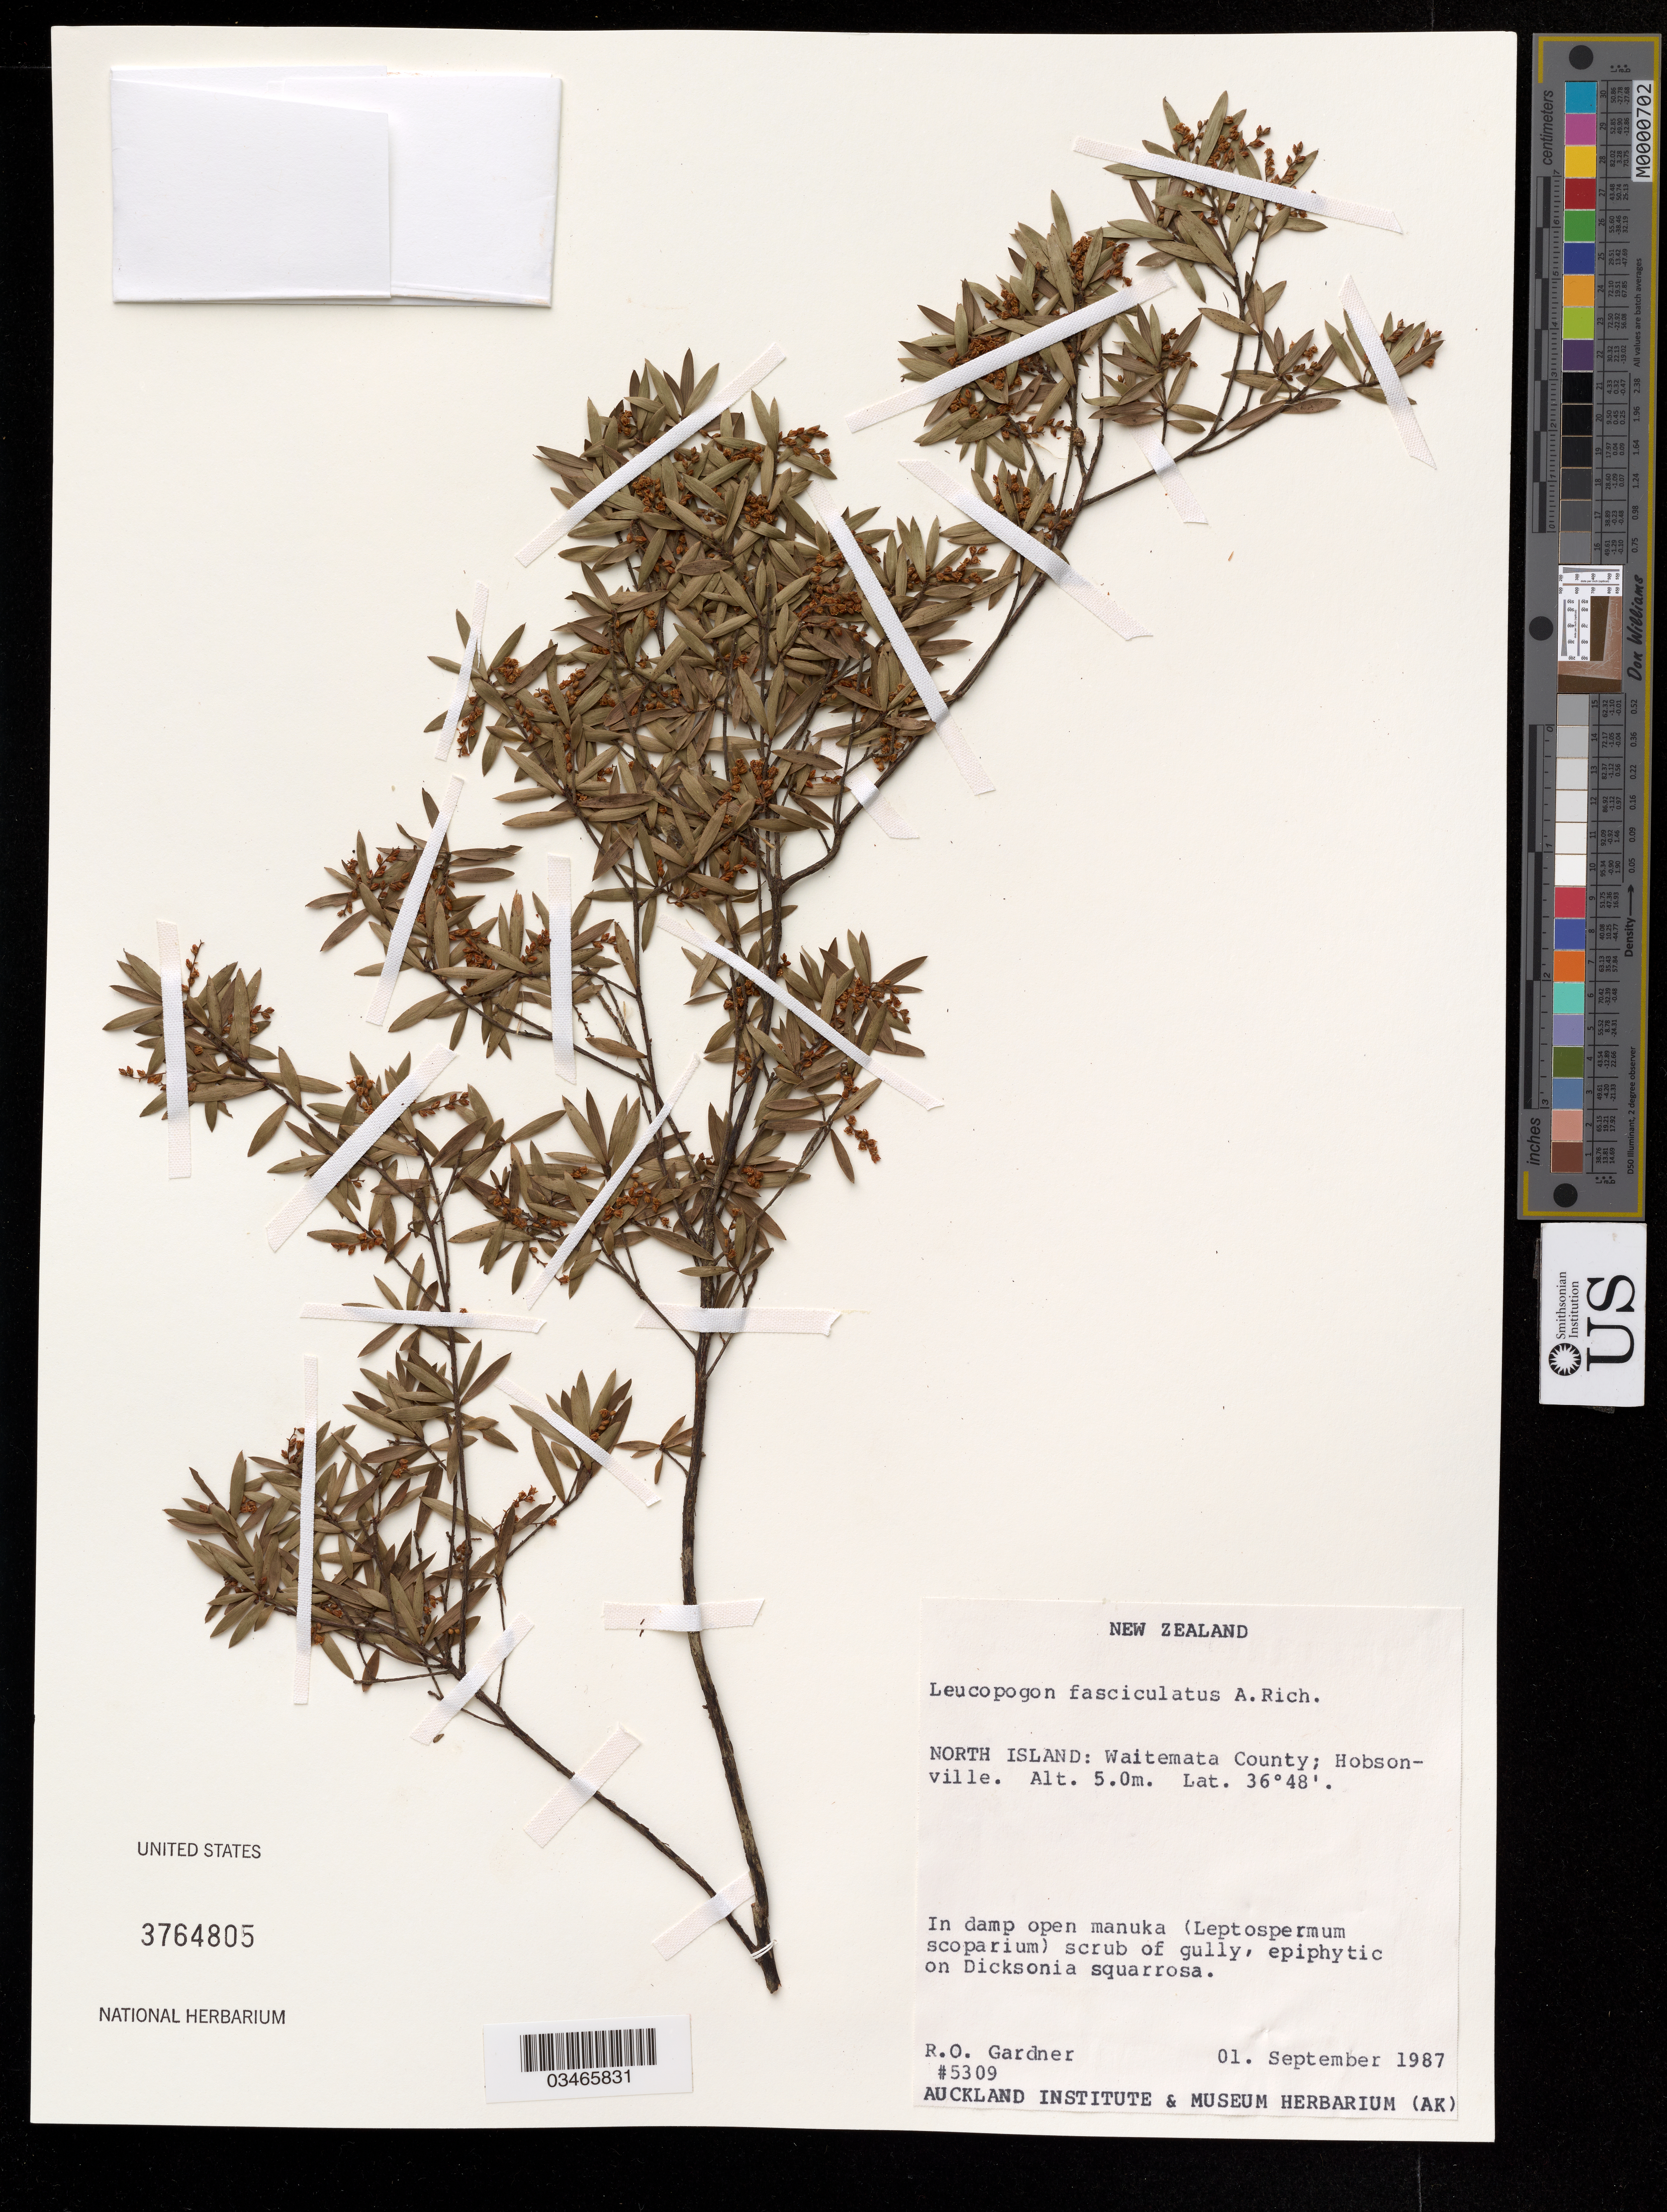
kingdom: Plantae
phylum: Tracheophyta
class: Magnoliopsida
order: Ericales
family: Ericaceae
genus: Leucopogon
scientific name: Leucopogon fasciculatus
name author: (G. Forst.) A. Rich.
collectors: R. Gardner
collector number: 5309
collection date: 1987-09-01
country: New Zealand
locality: North Island: Waitemata County; Hobsonville.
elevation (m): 5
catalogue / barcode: US 3764805